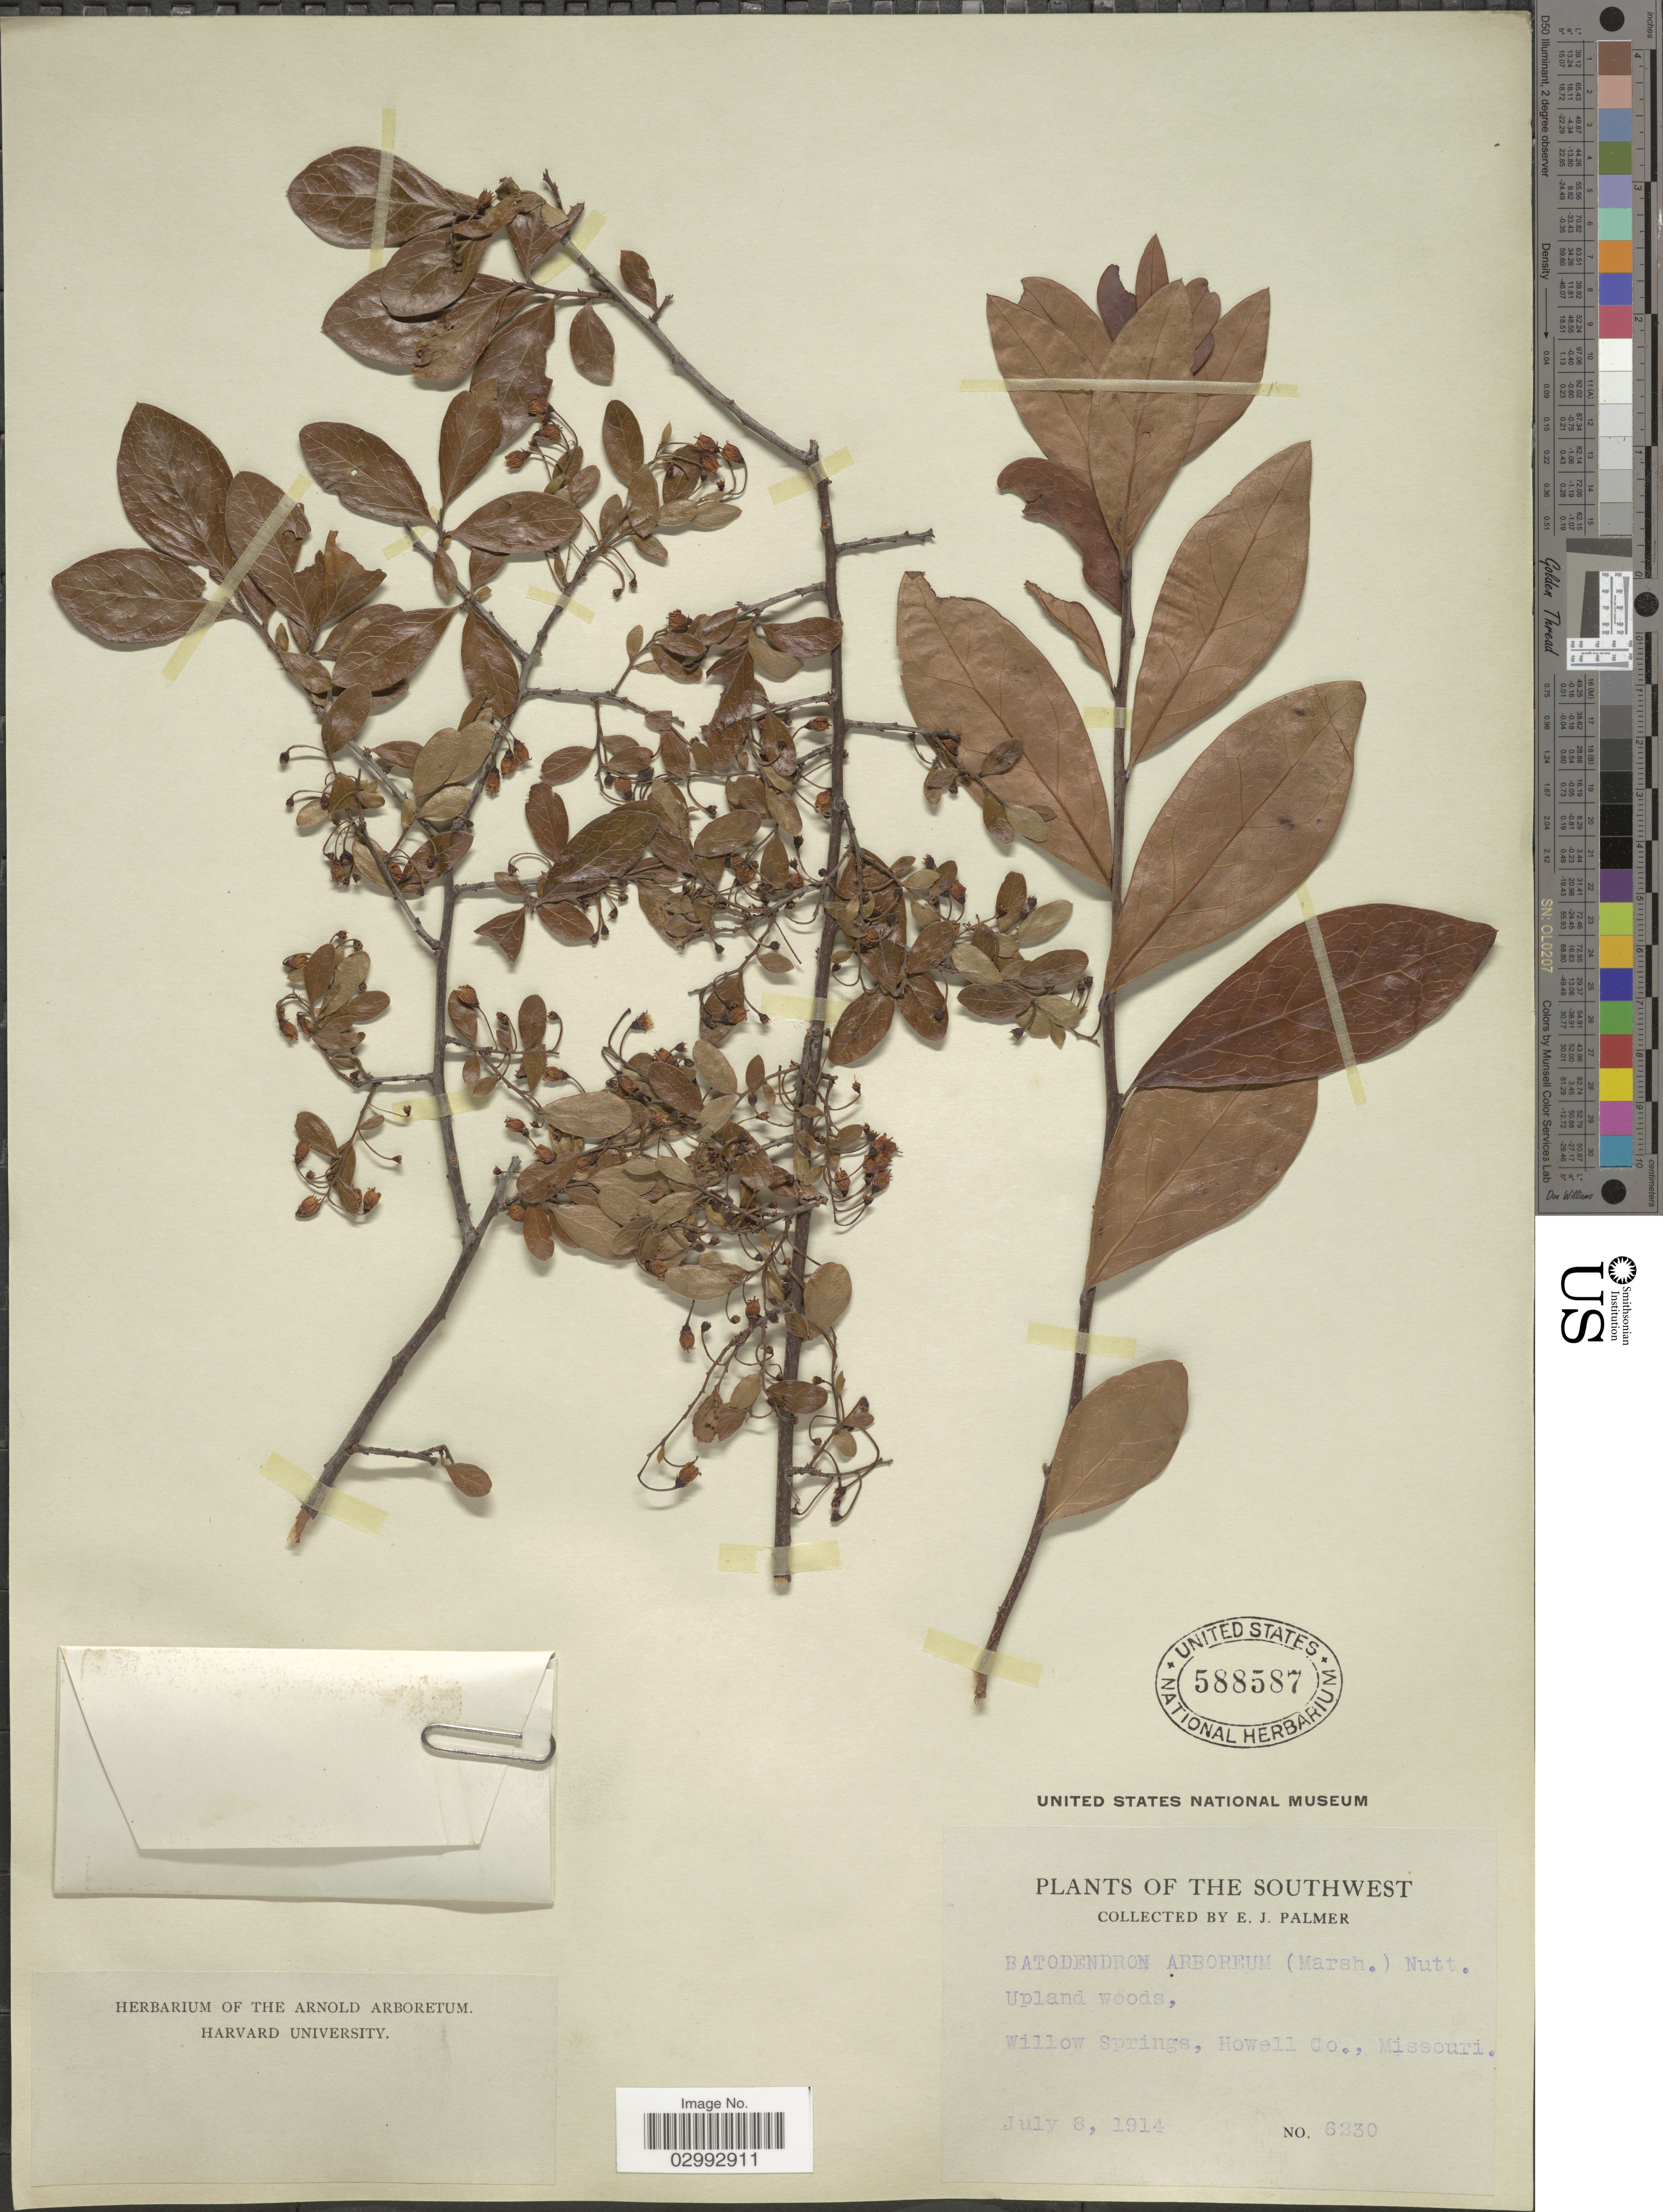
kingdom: Plantae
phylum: Tracheophyta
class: Magnoliopsida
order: Ericales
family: Ericaceae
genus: Batodendron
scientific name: Batodendron arboreum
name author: Nutt.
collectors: E. J. Palmer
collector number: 6230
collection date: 1914-07-08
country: United States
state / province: Missouri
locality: Southwest. Upland woods, Willow Springs, Howell Co.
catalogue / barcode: US 588587